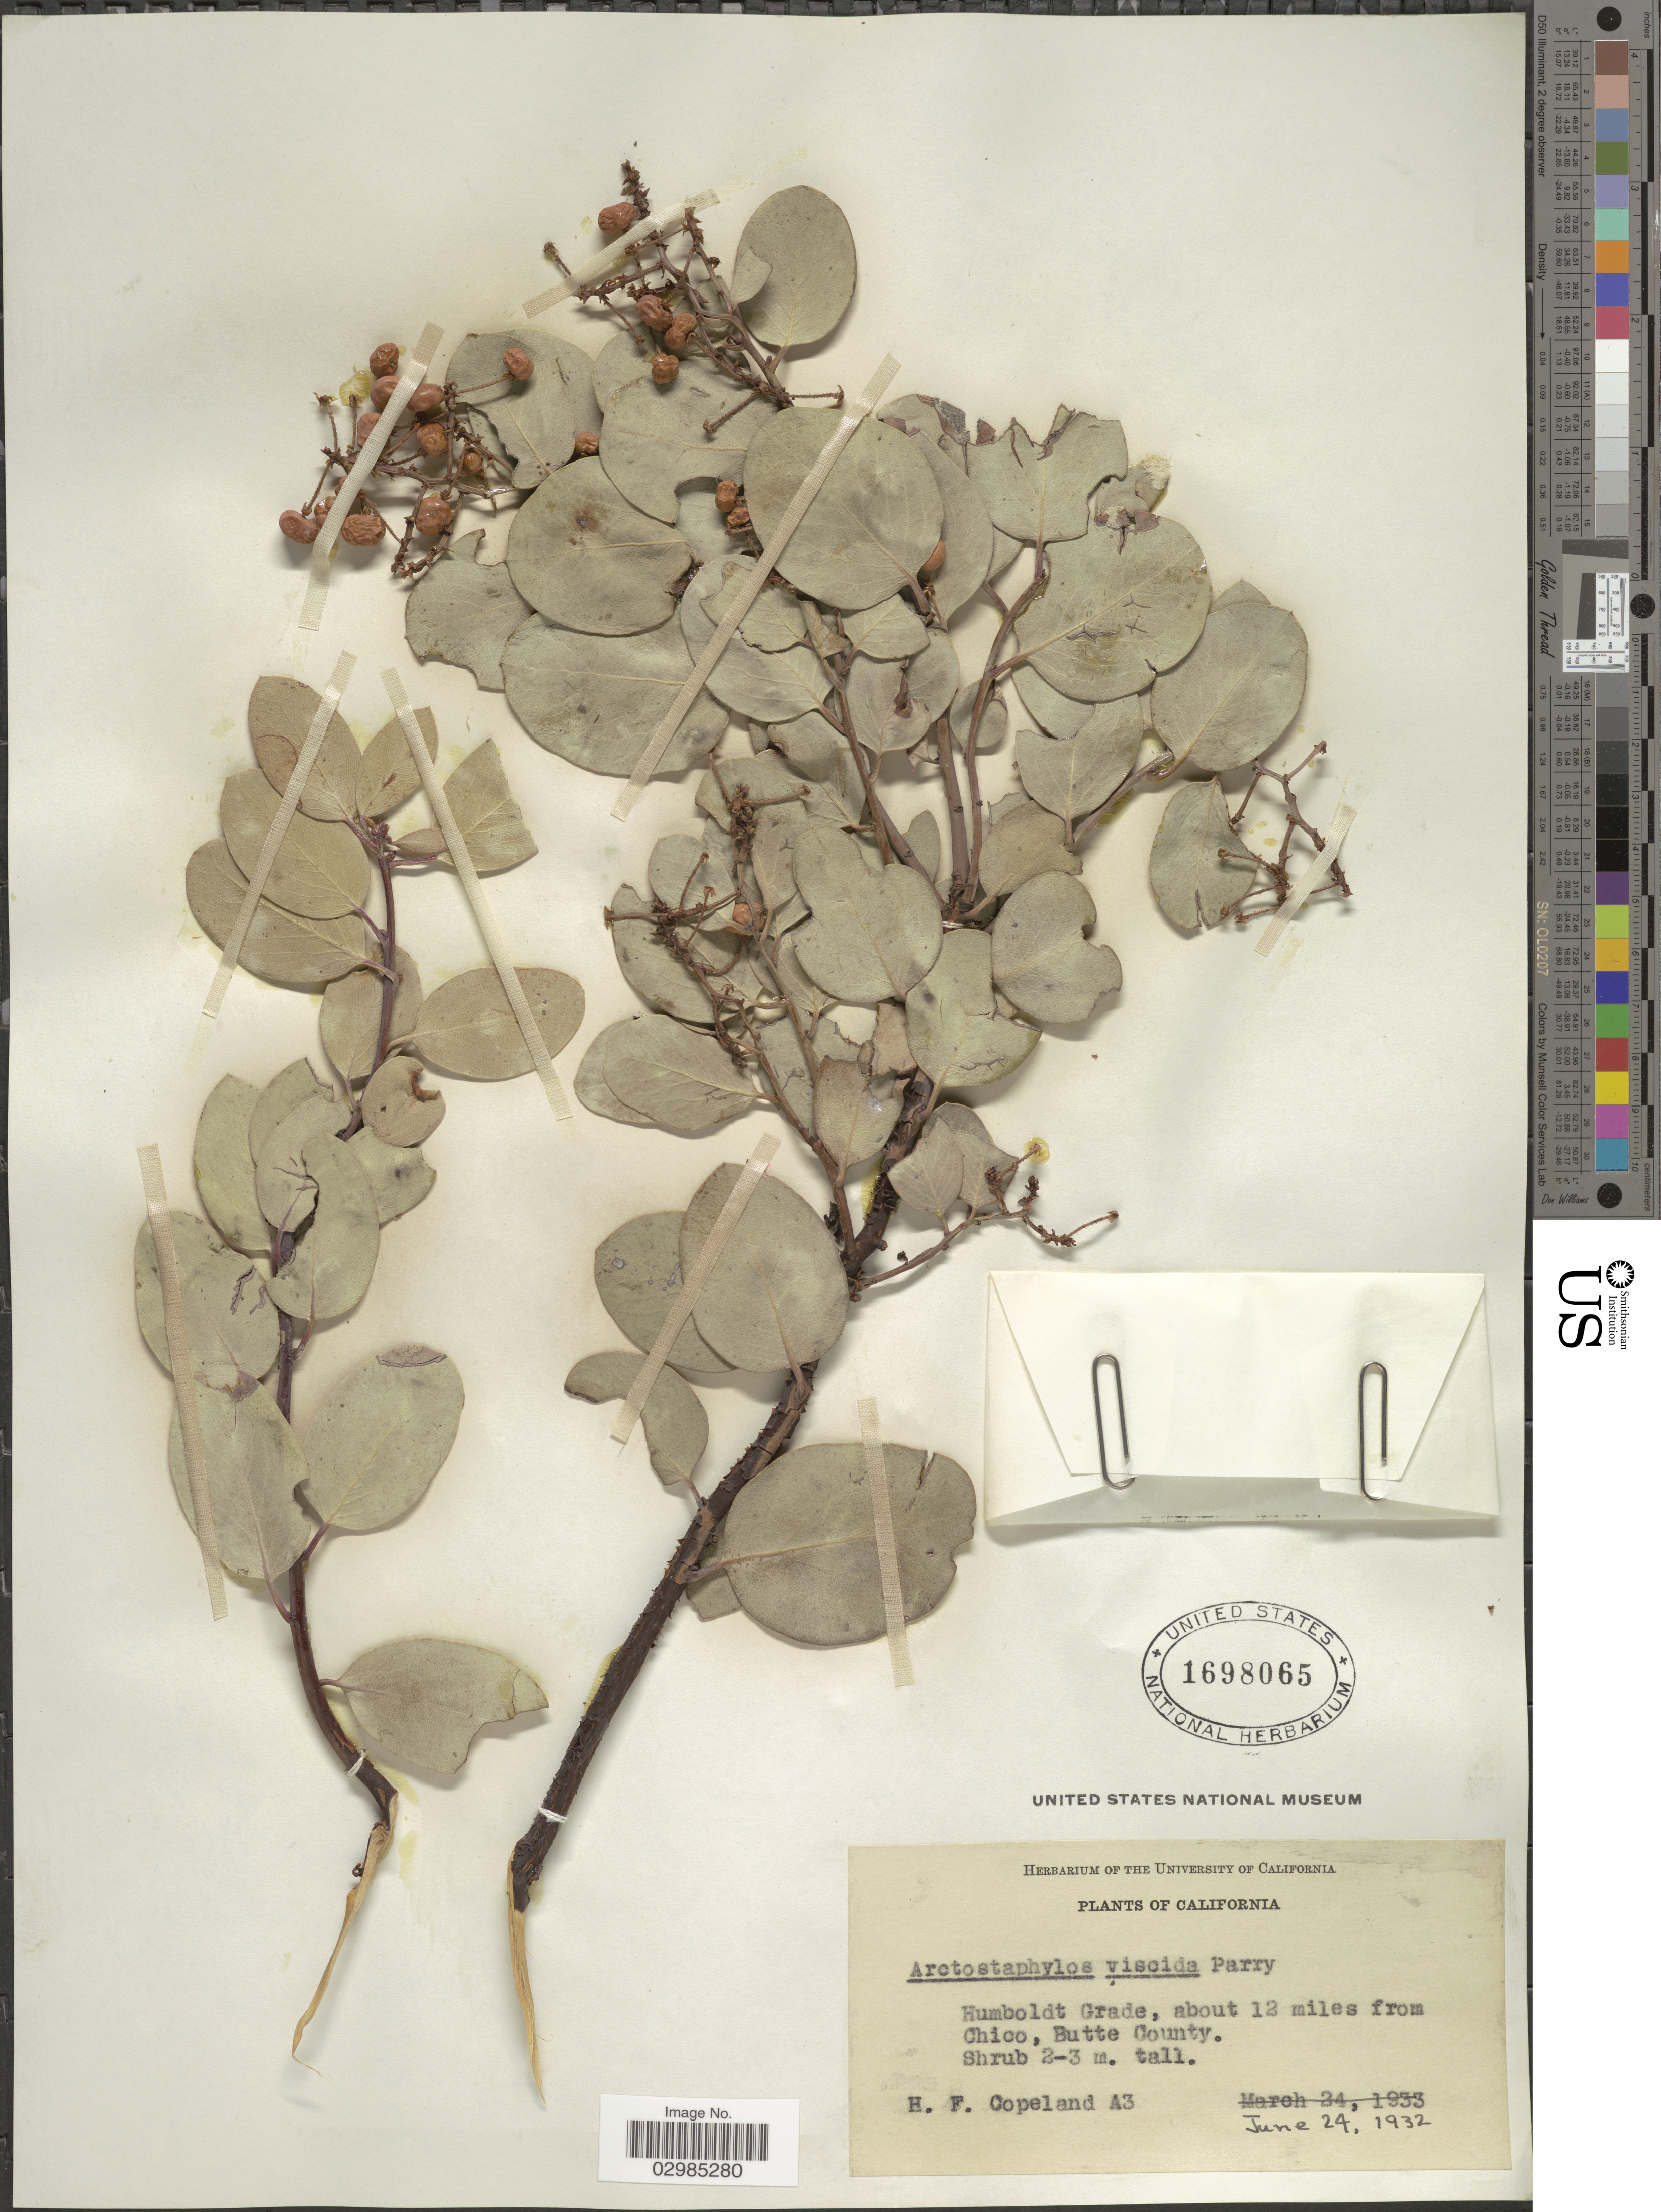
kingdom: Plantae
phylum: Tracheophyta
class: Magnoliopsida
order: Ericales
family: Ericaceae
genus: Arctostaphylos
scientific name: Arctostaphylos viscida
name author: Parry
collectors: H. F. Copeland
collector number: A3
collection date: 1932-06-24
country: United States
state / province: California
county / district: Butte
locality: Humboldt Grade, about 12 miles from Chico, Butte County.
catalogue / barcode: US 1698065